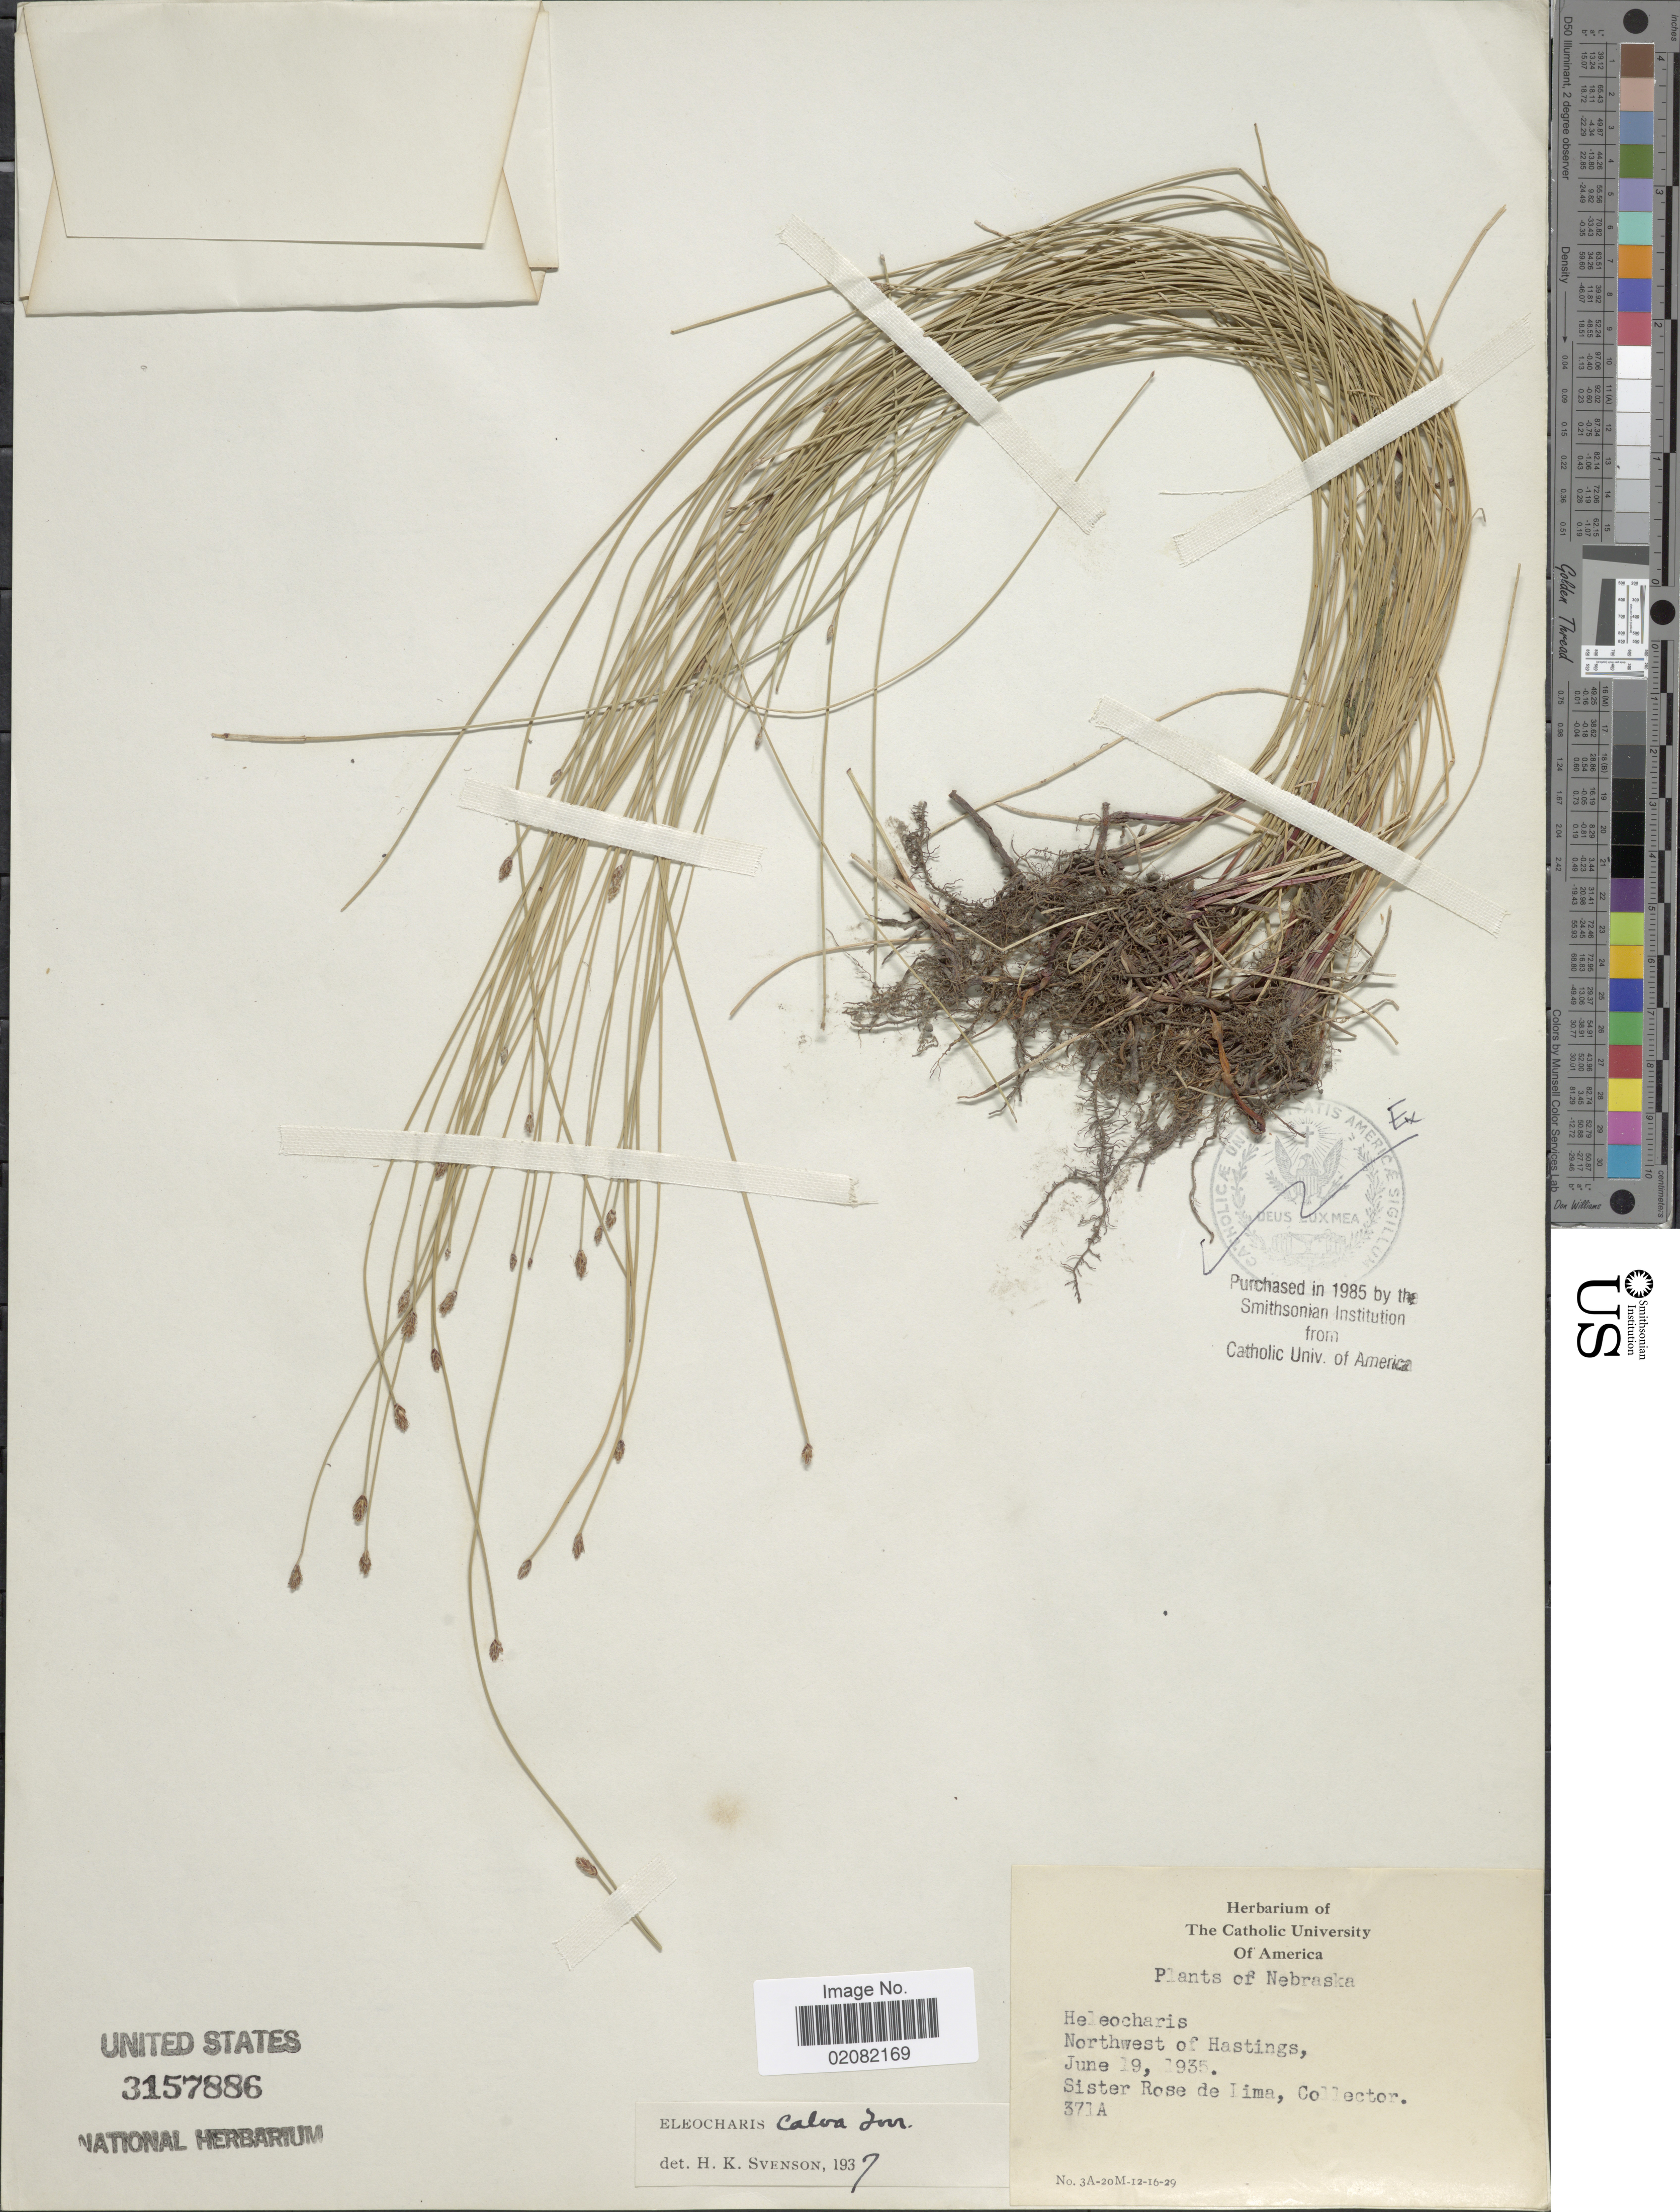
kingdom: Plantae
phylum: Tracheophyta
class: Liliopsida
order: Poales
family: Cyperaceae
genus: Eleocharis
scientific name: Eleocharis erythropoda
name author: Steud.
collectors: S. Lima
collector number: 371A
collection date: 1935-06-19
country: United States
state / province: Nebraska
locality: Northwest of Hastings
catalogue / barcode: US 3157886